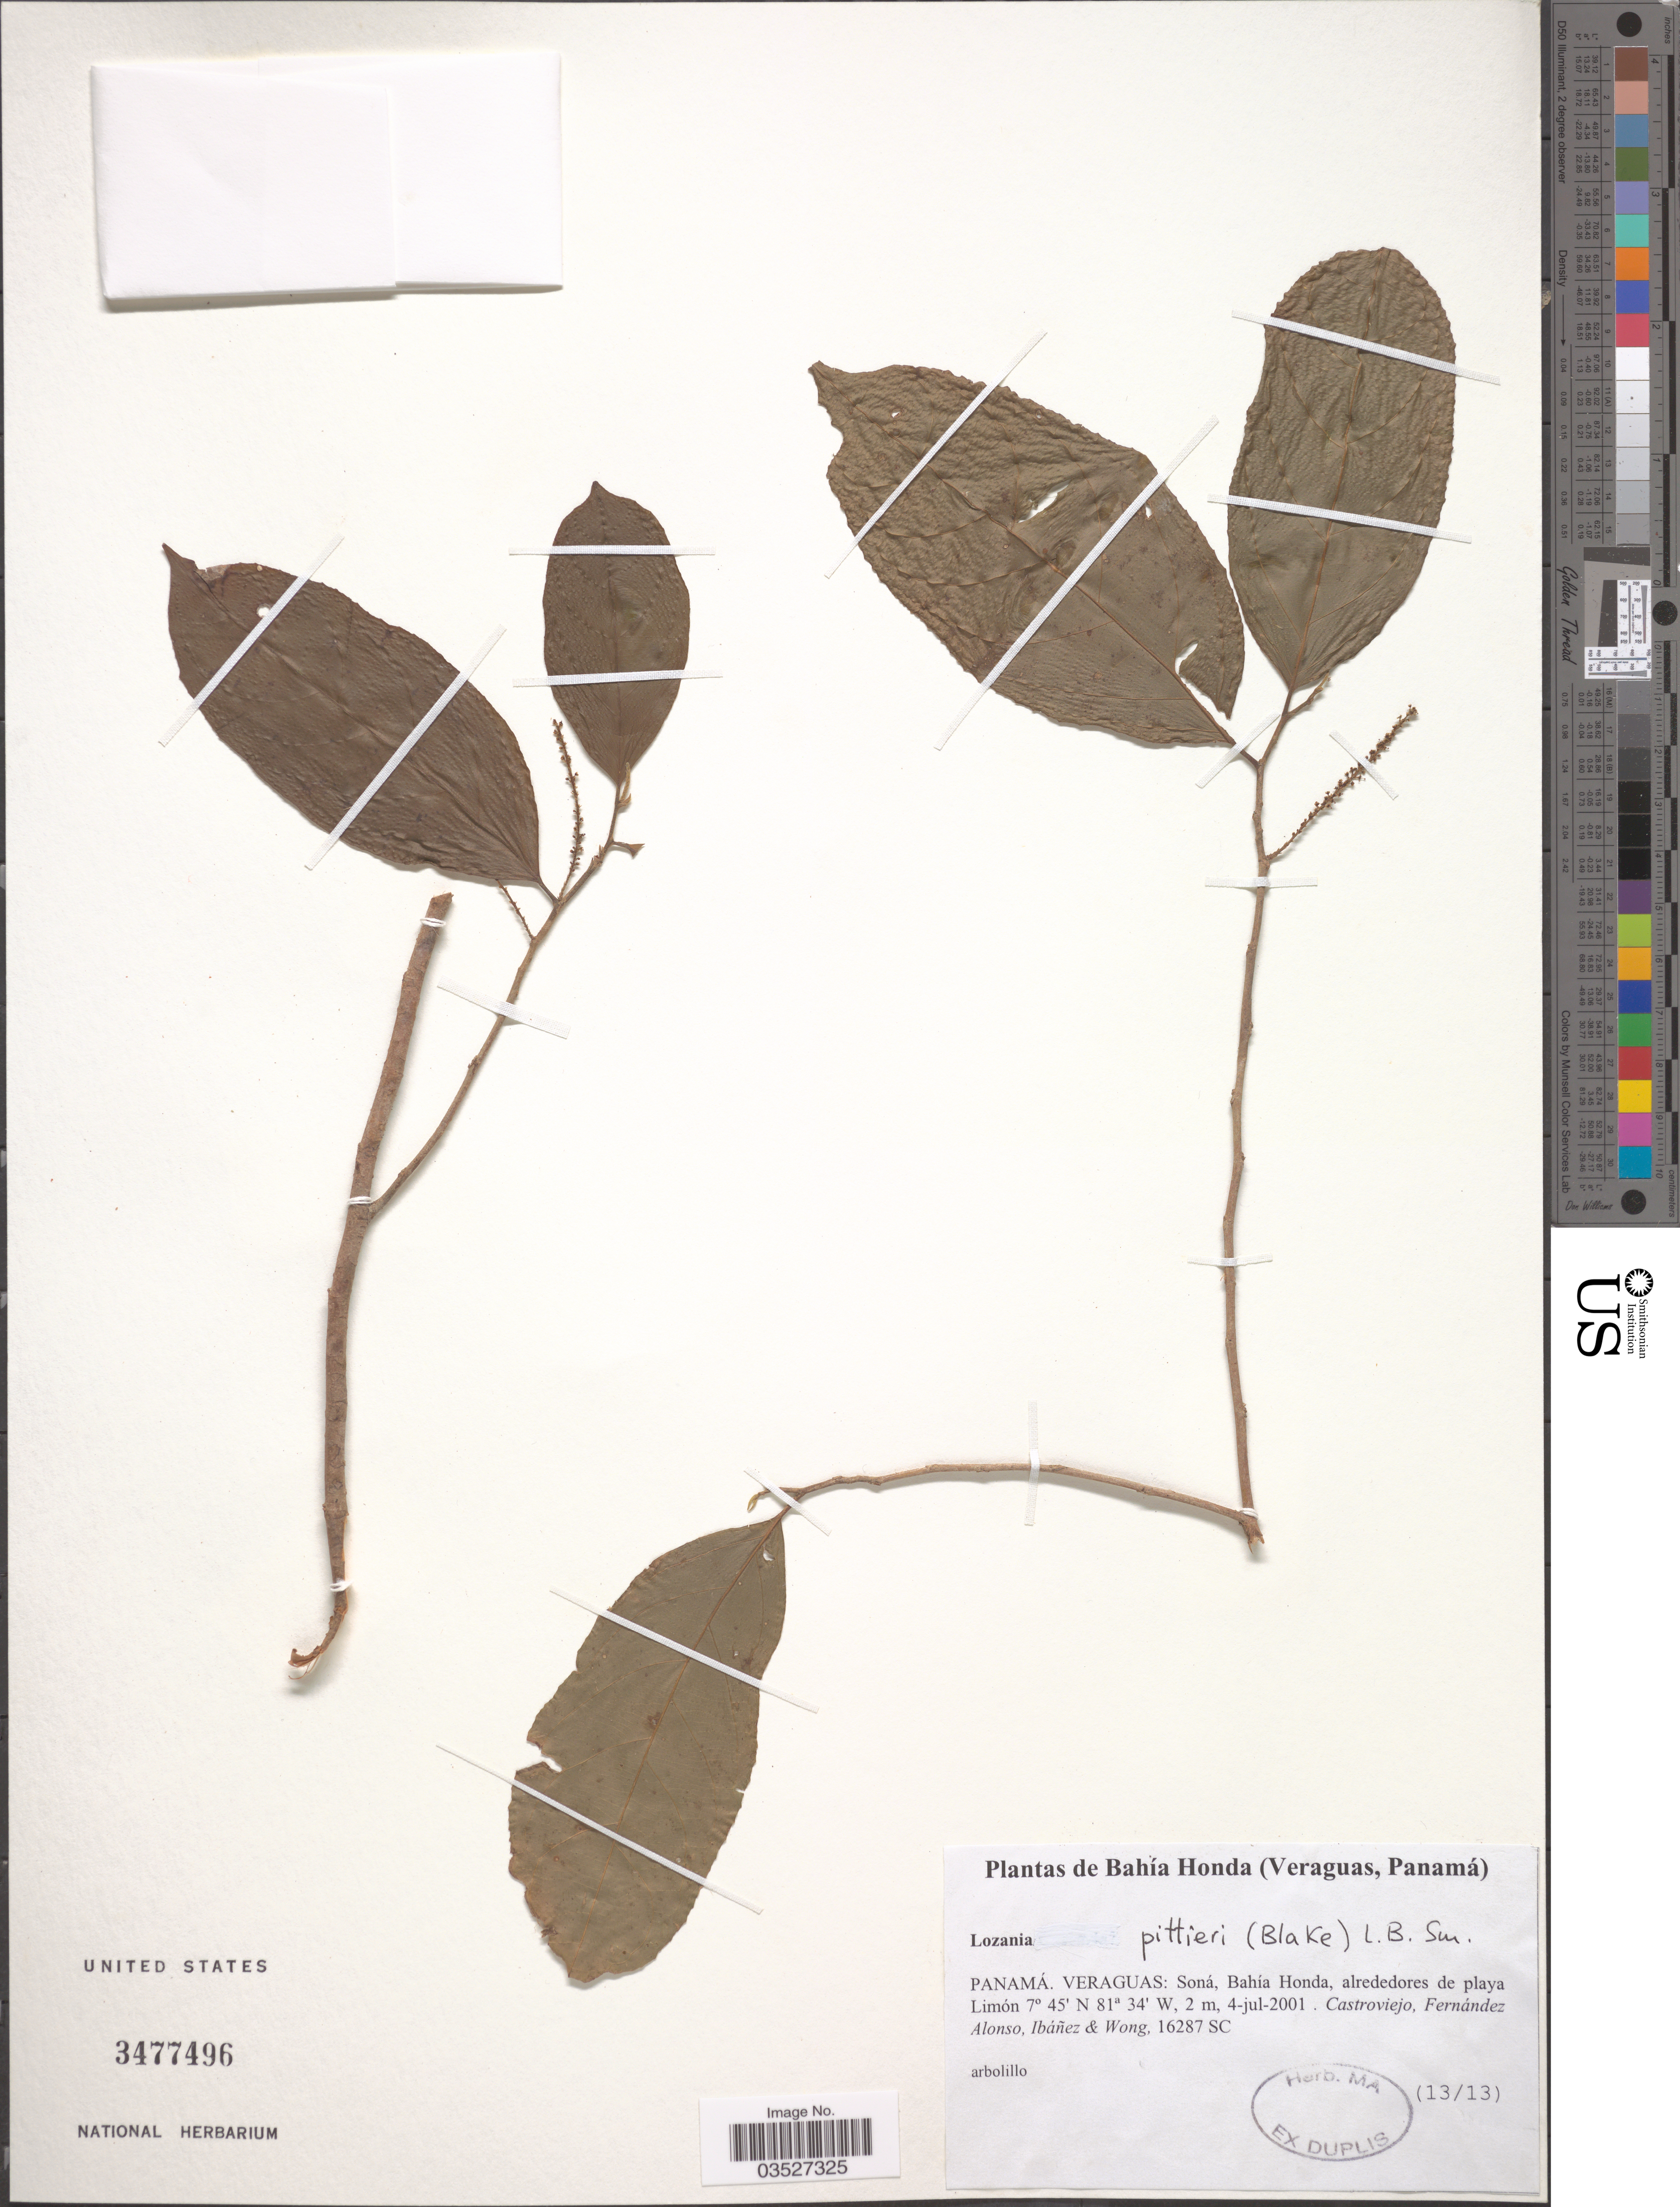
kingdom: Plantae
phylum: Tracheophyta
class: Magnoliopsida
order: Malpighiales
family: Lacistemataceae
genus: Lozania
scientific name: Lozania pittieri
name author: (Blake) L.B. Sm.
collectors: Castroviejo, --, F. Alonso, Ibáñez & -. Wong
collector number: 16287 SC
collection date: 2001-07-04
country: Panama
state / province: Veraguas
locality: Bahía Honda. Soná, Bahía Honda, alrededores de playa Limón.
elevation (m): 2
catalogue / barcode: US 3477496